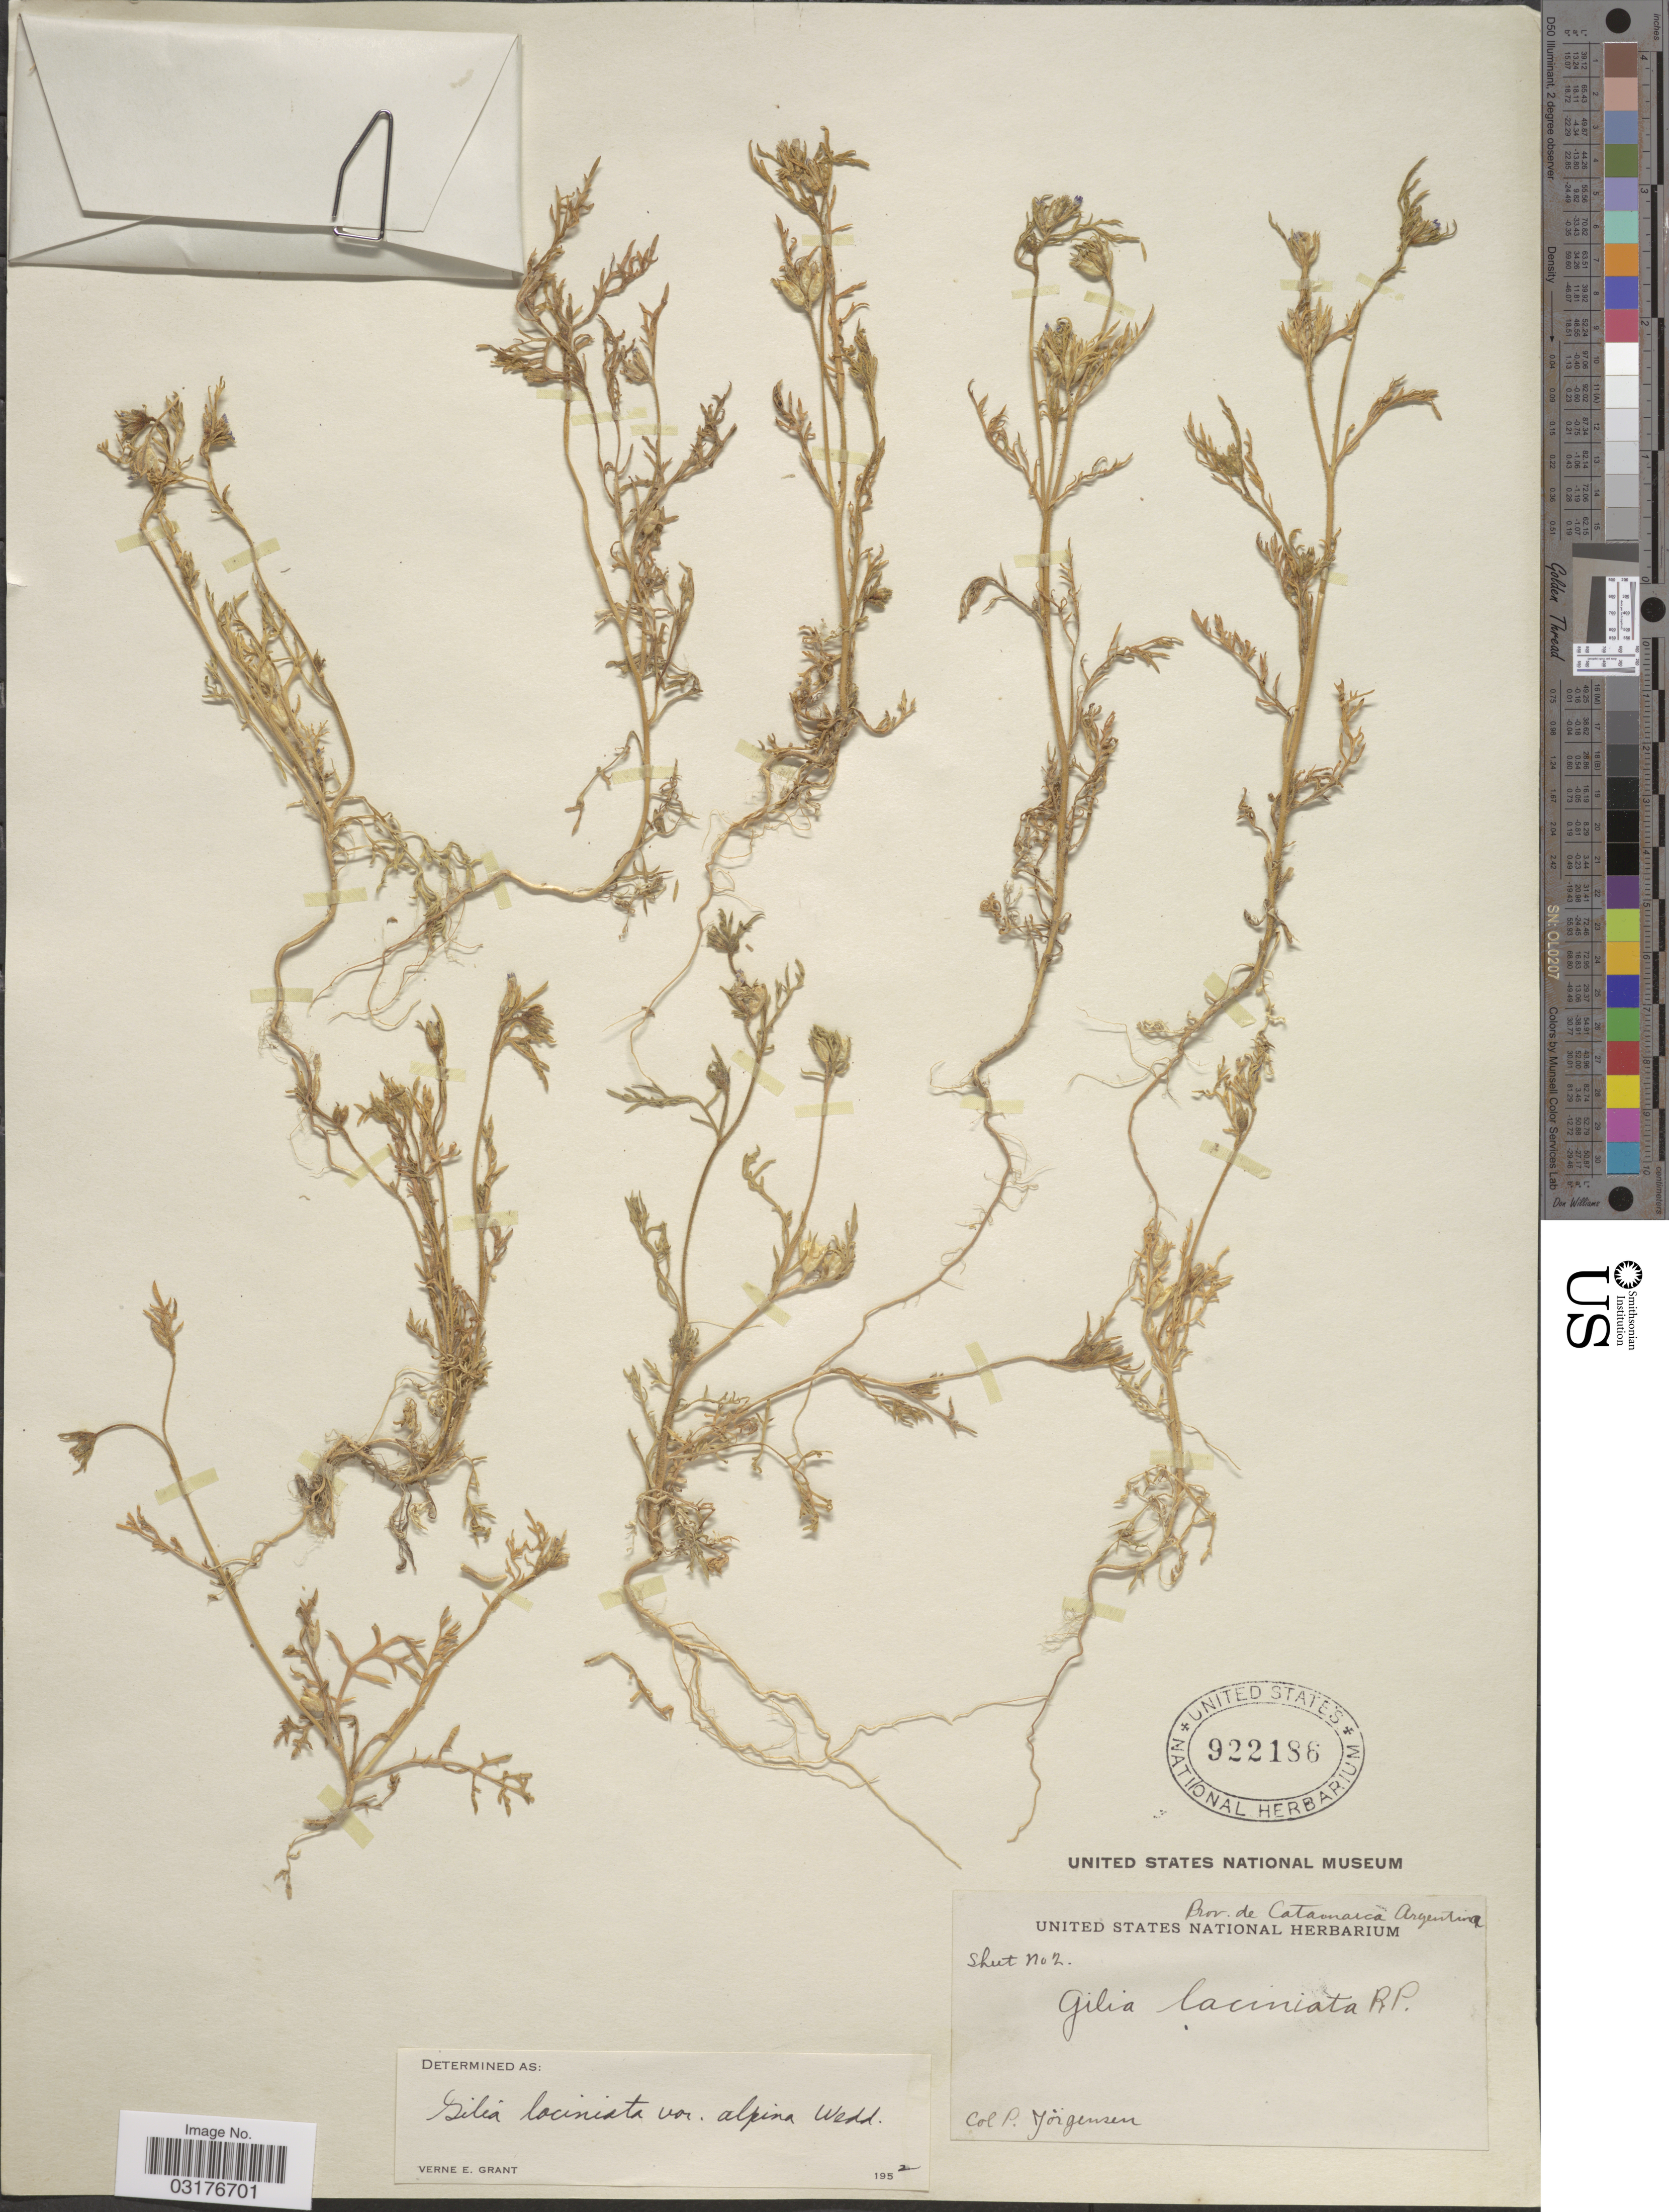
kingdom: Plantae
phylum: Tracheophyta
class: Magnoliopsida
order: Ericales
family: Polemoniaceae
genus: Gilia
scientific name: Gilia laciniata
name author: Ruiz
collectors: P. Jörgensen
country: Argentina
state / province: Catamarca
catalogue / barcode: US 922186